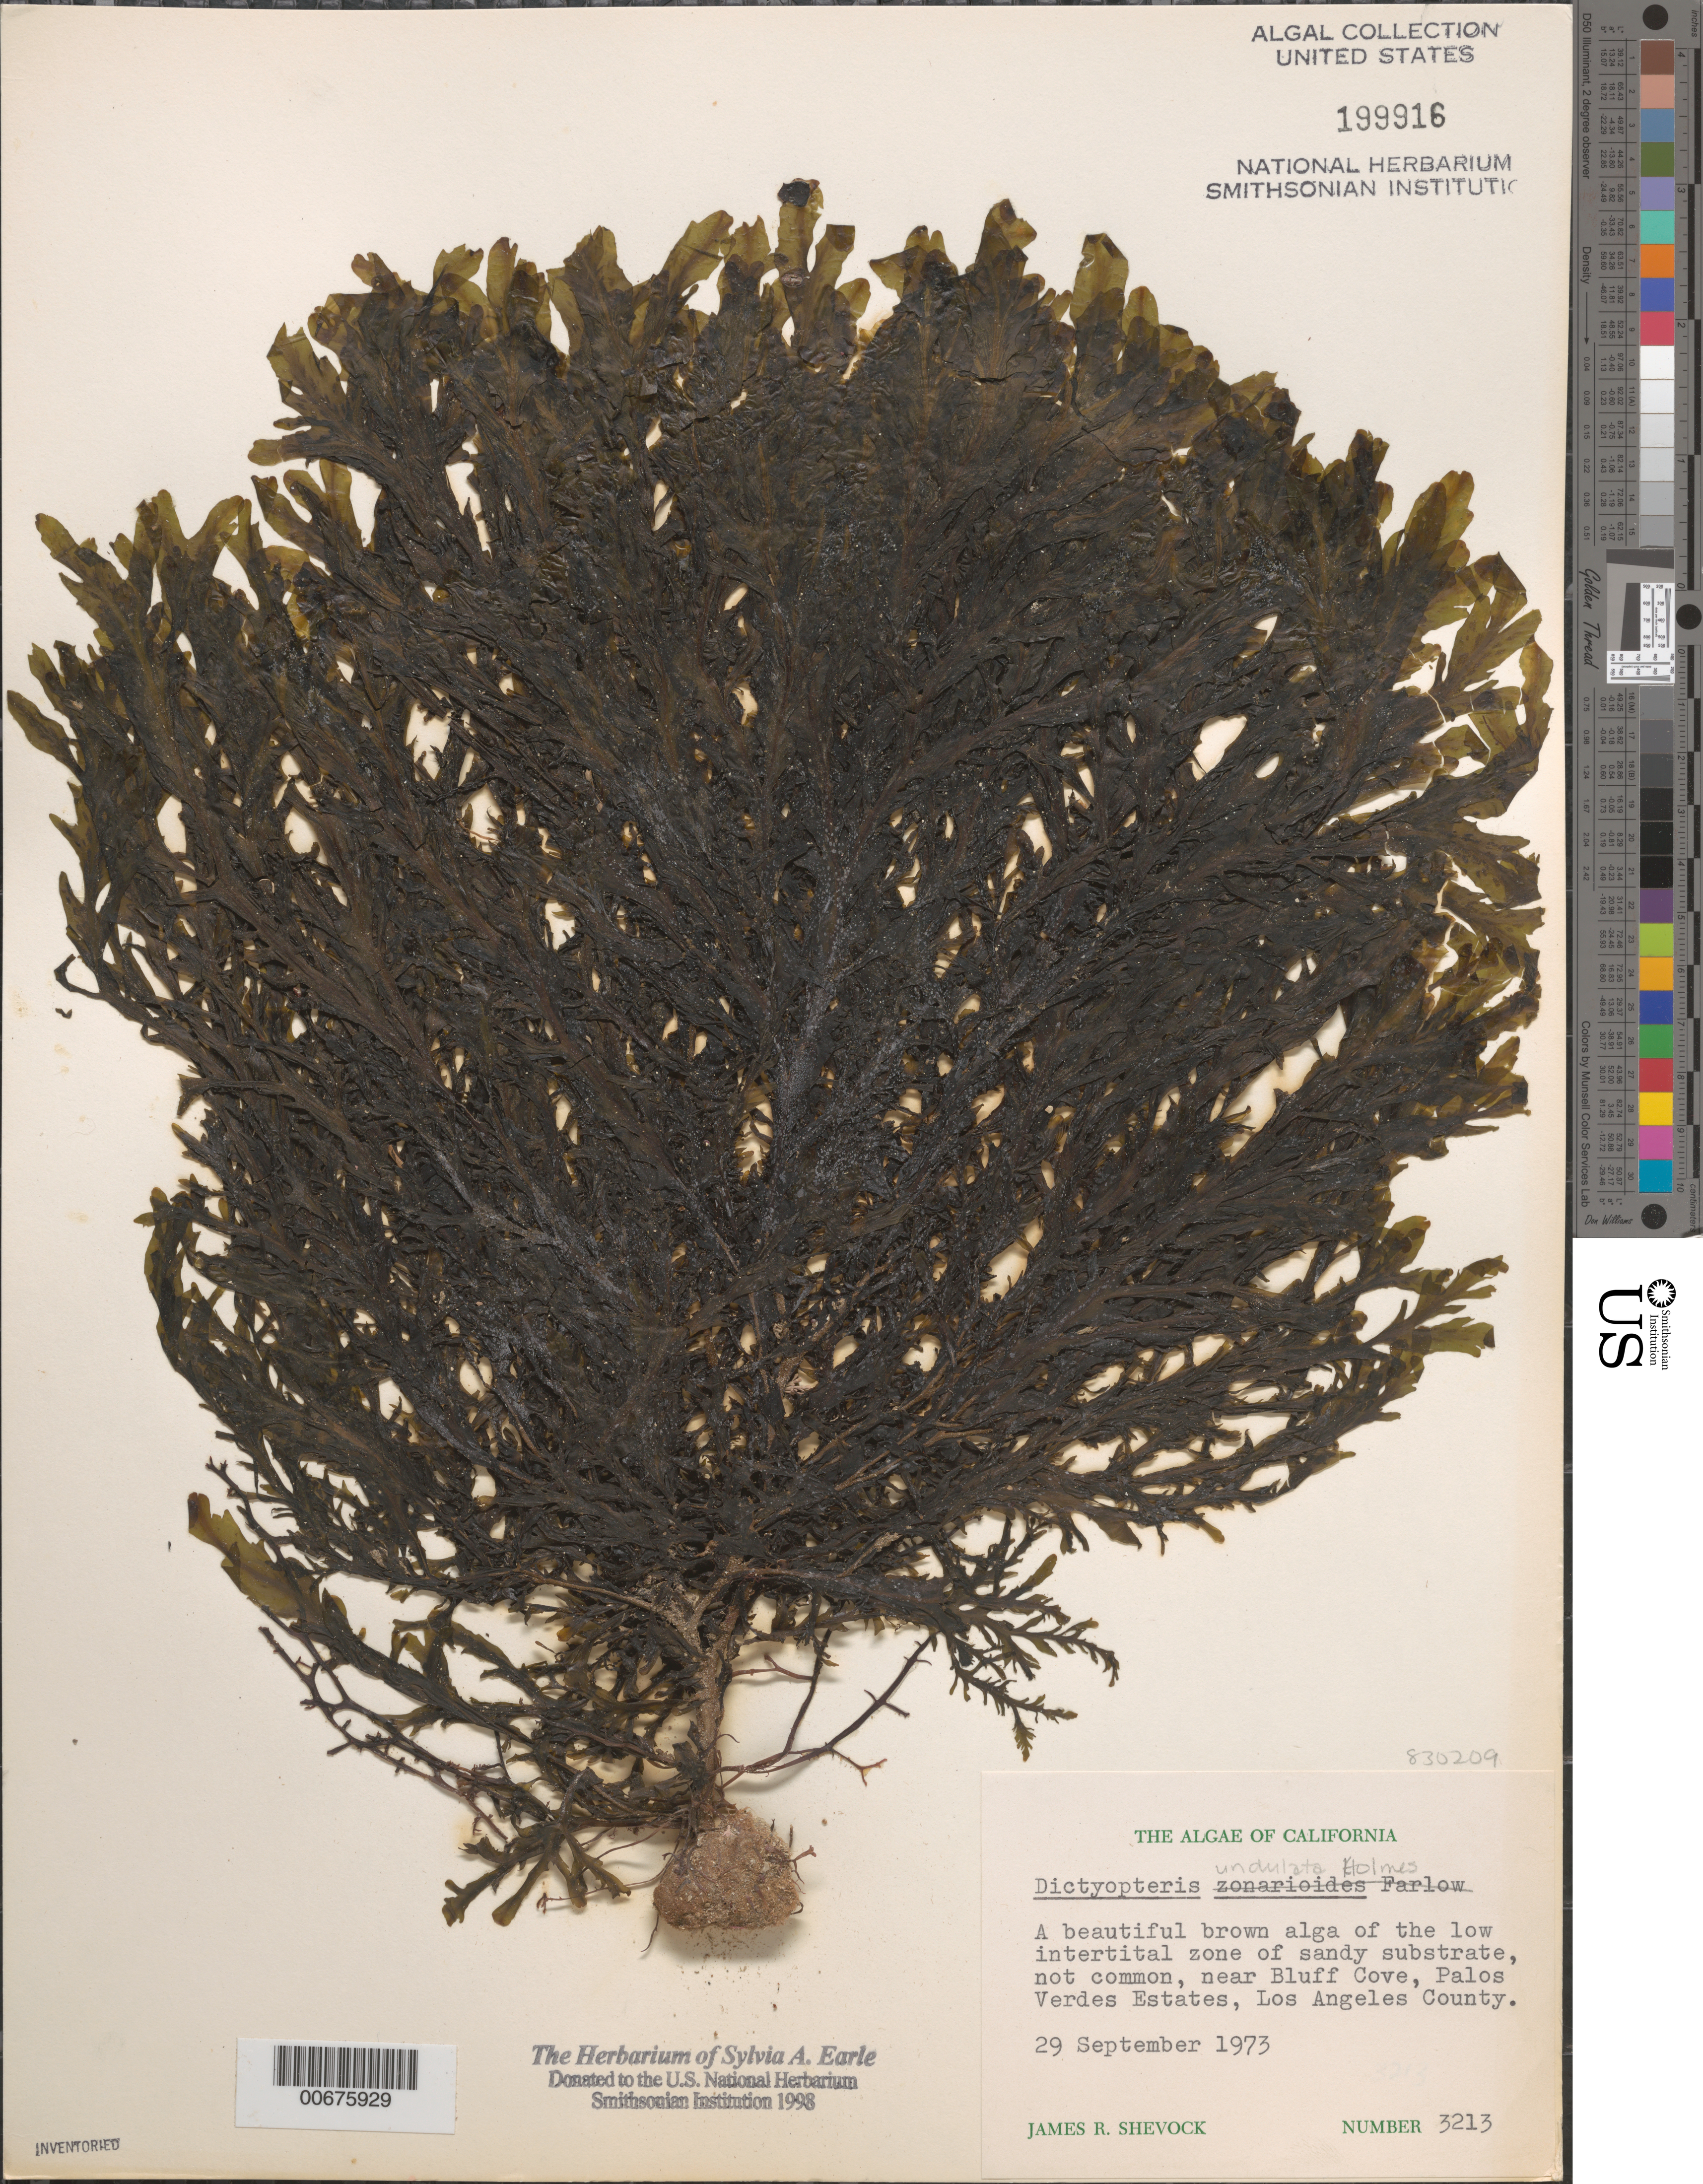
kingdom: Chromista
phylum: Ochrophyta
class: Phaeophyceae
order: Dictyotales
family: Dictyotaceae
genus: Dictyopteris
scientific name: Dictyopteris undulata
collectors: J. R. Shevock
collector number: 3213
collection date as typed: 29 Sep 1973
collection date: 1973-09-29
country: United States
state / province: California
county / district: Los Angeles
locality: Palos Verdes Estates, near Bluff Cove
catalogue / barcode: US 199916